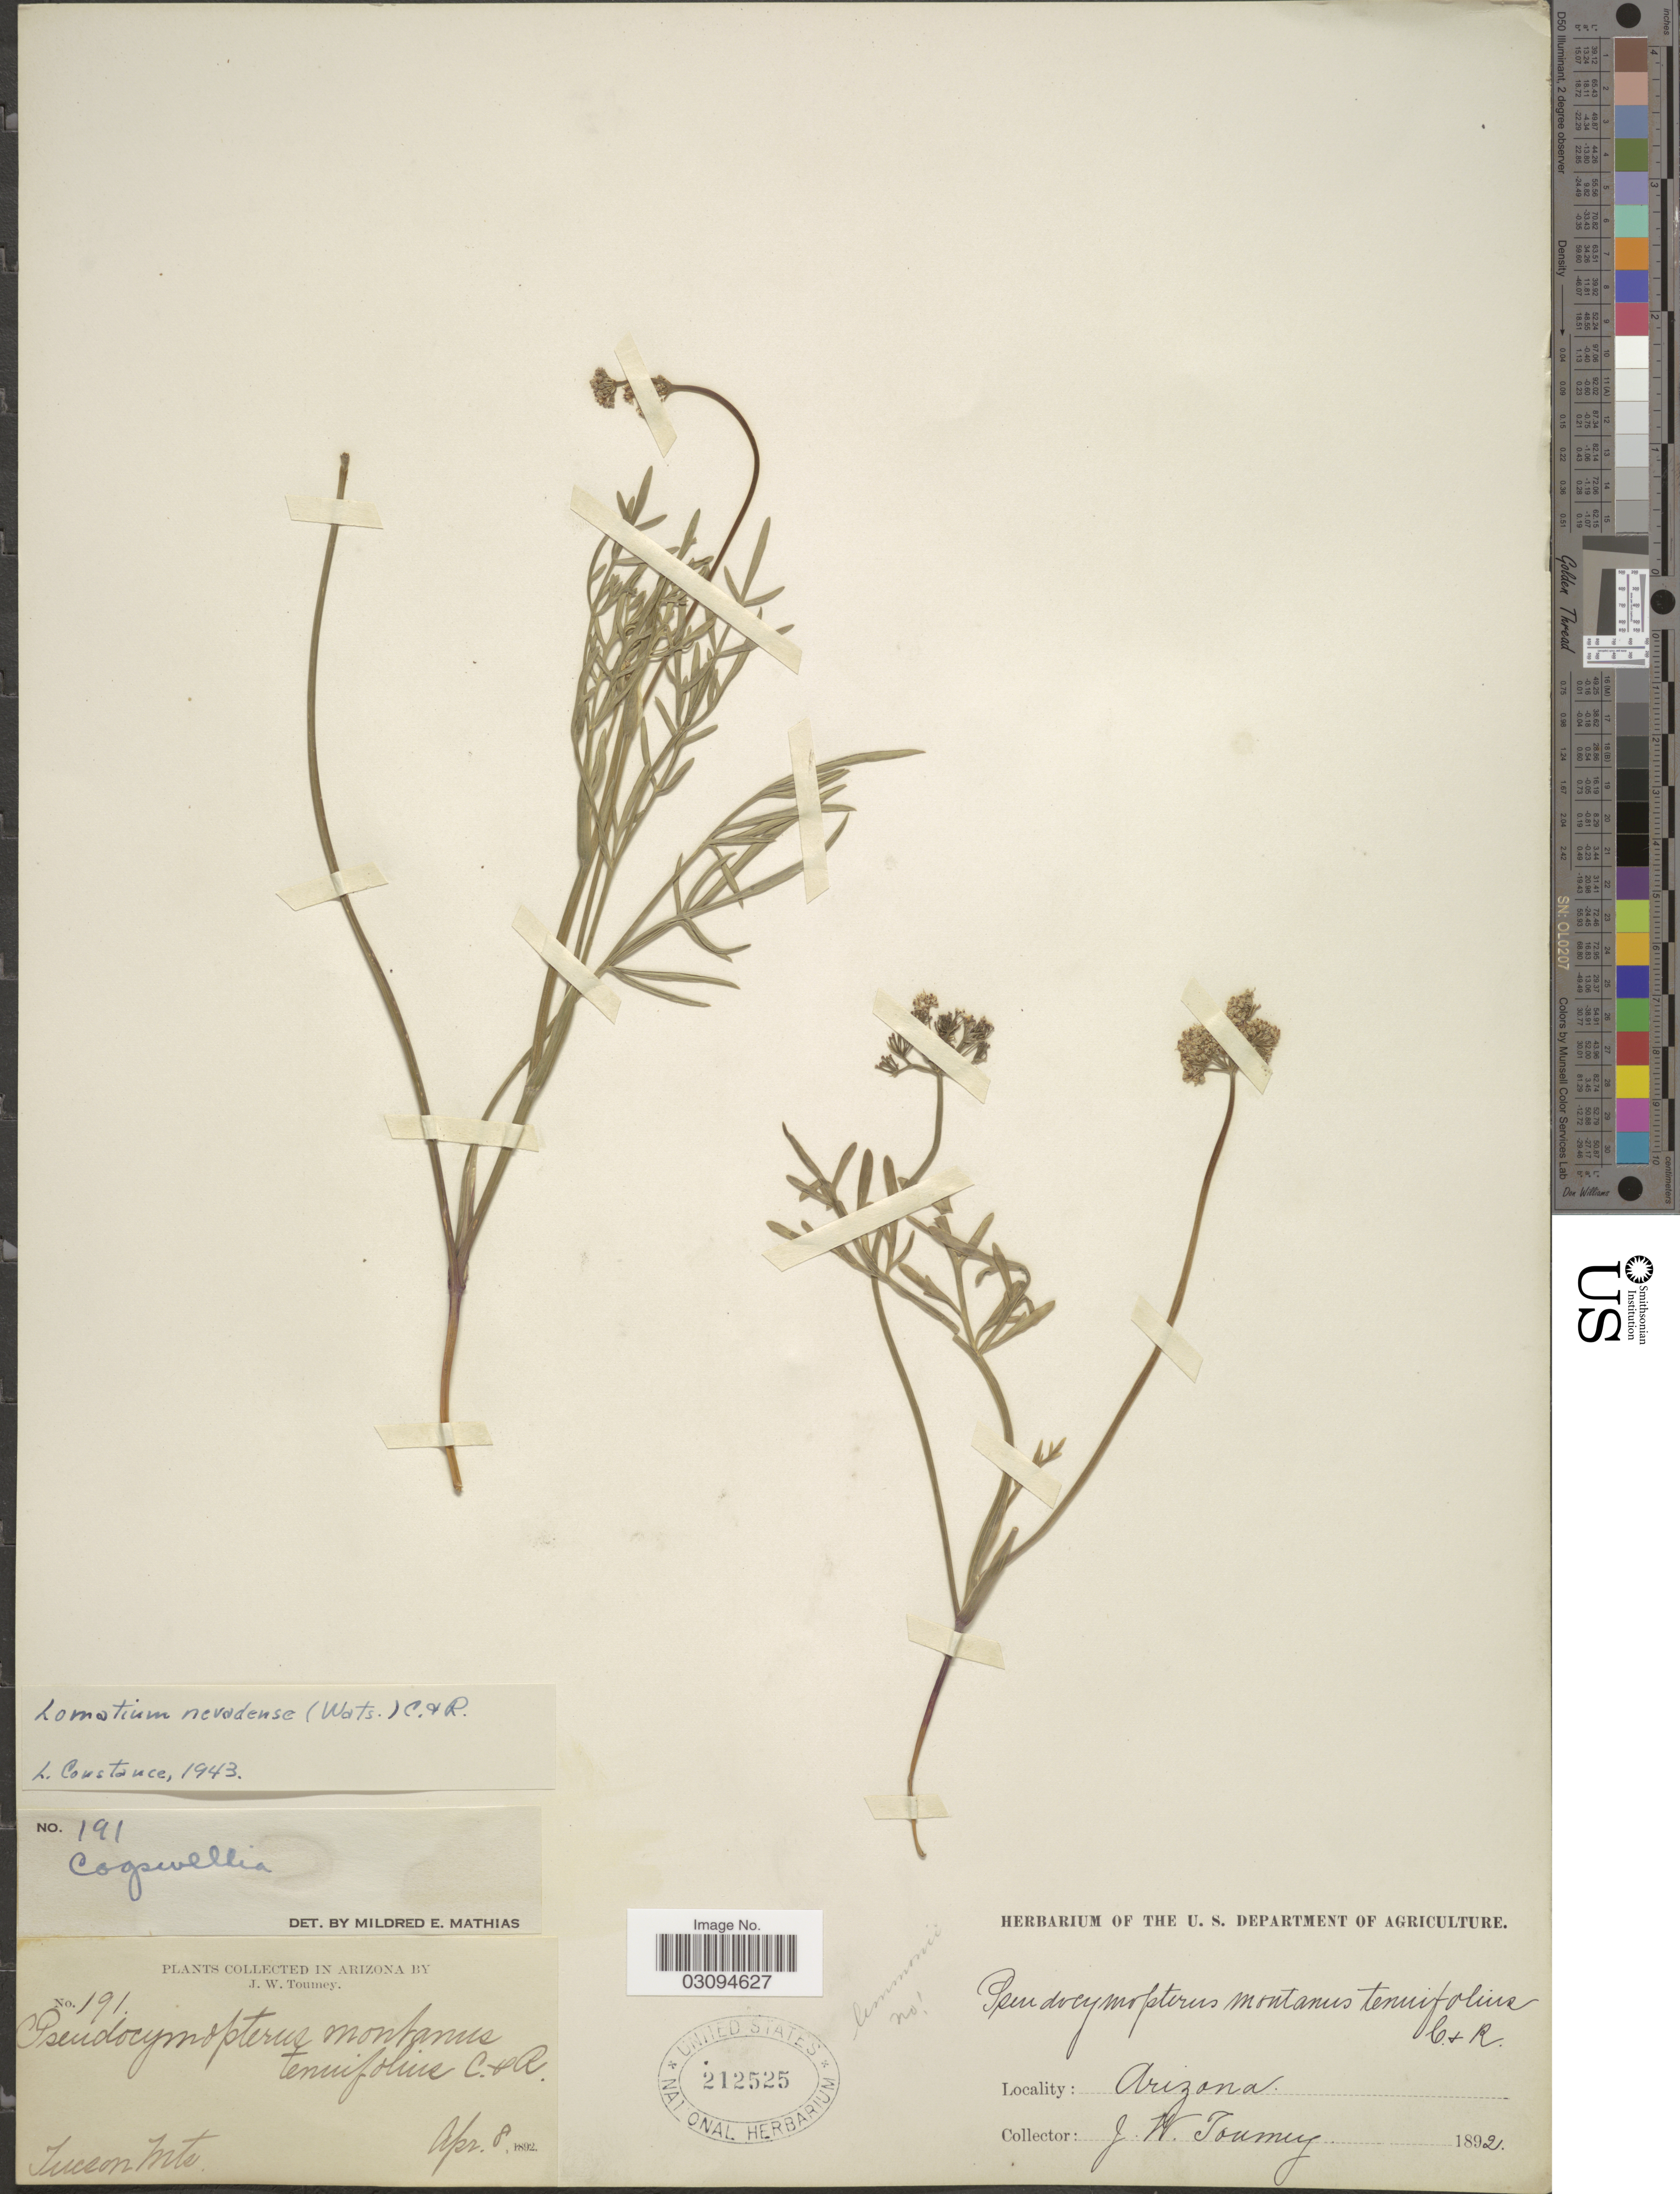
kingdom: Plantae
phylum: Tracheophyta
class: Magnoliopsida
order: Apiales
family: Apiaceae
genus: Lomatium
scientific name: Lomatium nevadense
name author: (S. Watson) J.M. Coult. & Rose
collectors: J. W. Toumey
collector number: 191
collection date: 1892-04-08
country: United States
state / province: Arizona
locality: Tucson Mts.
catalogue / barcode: US 212525